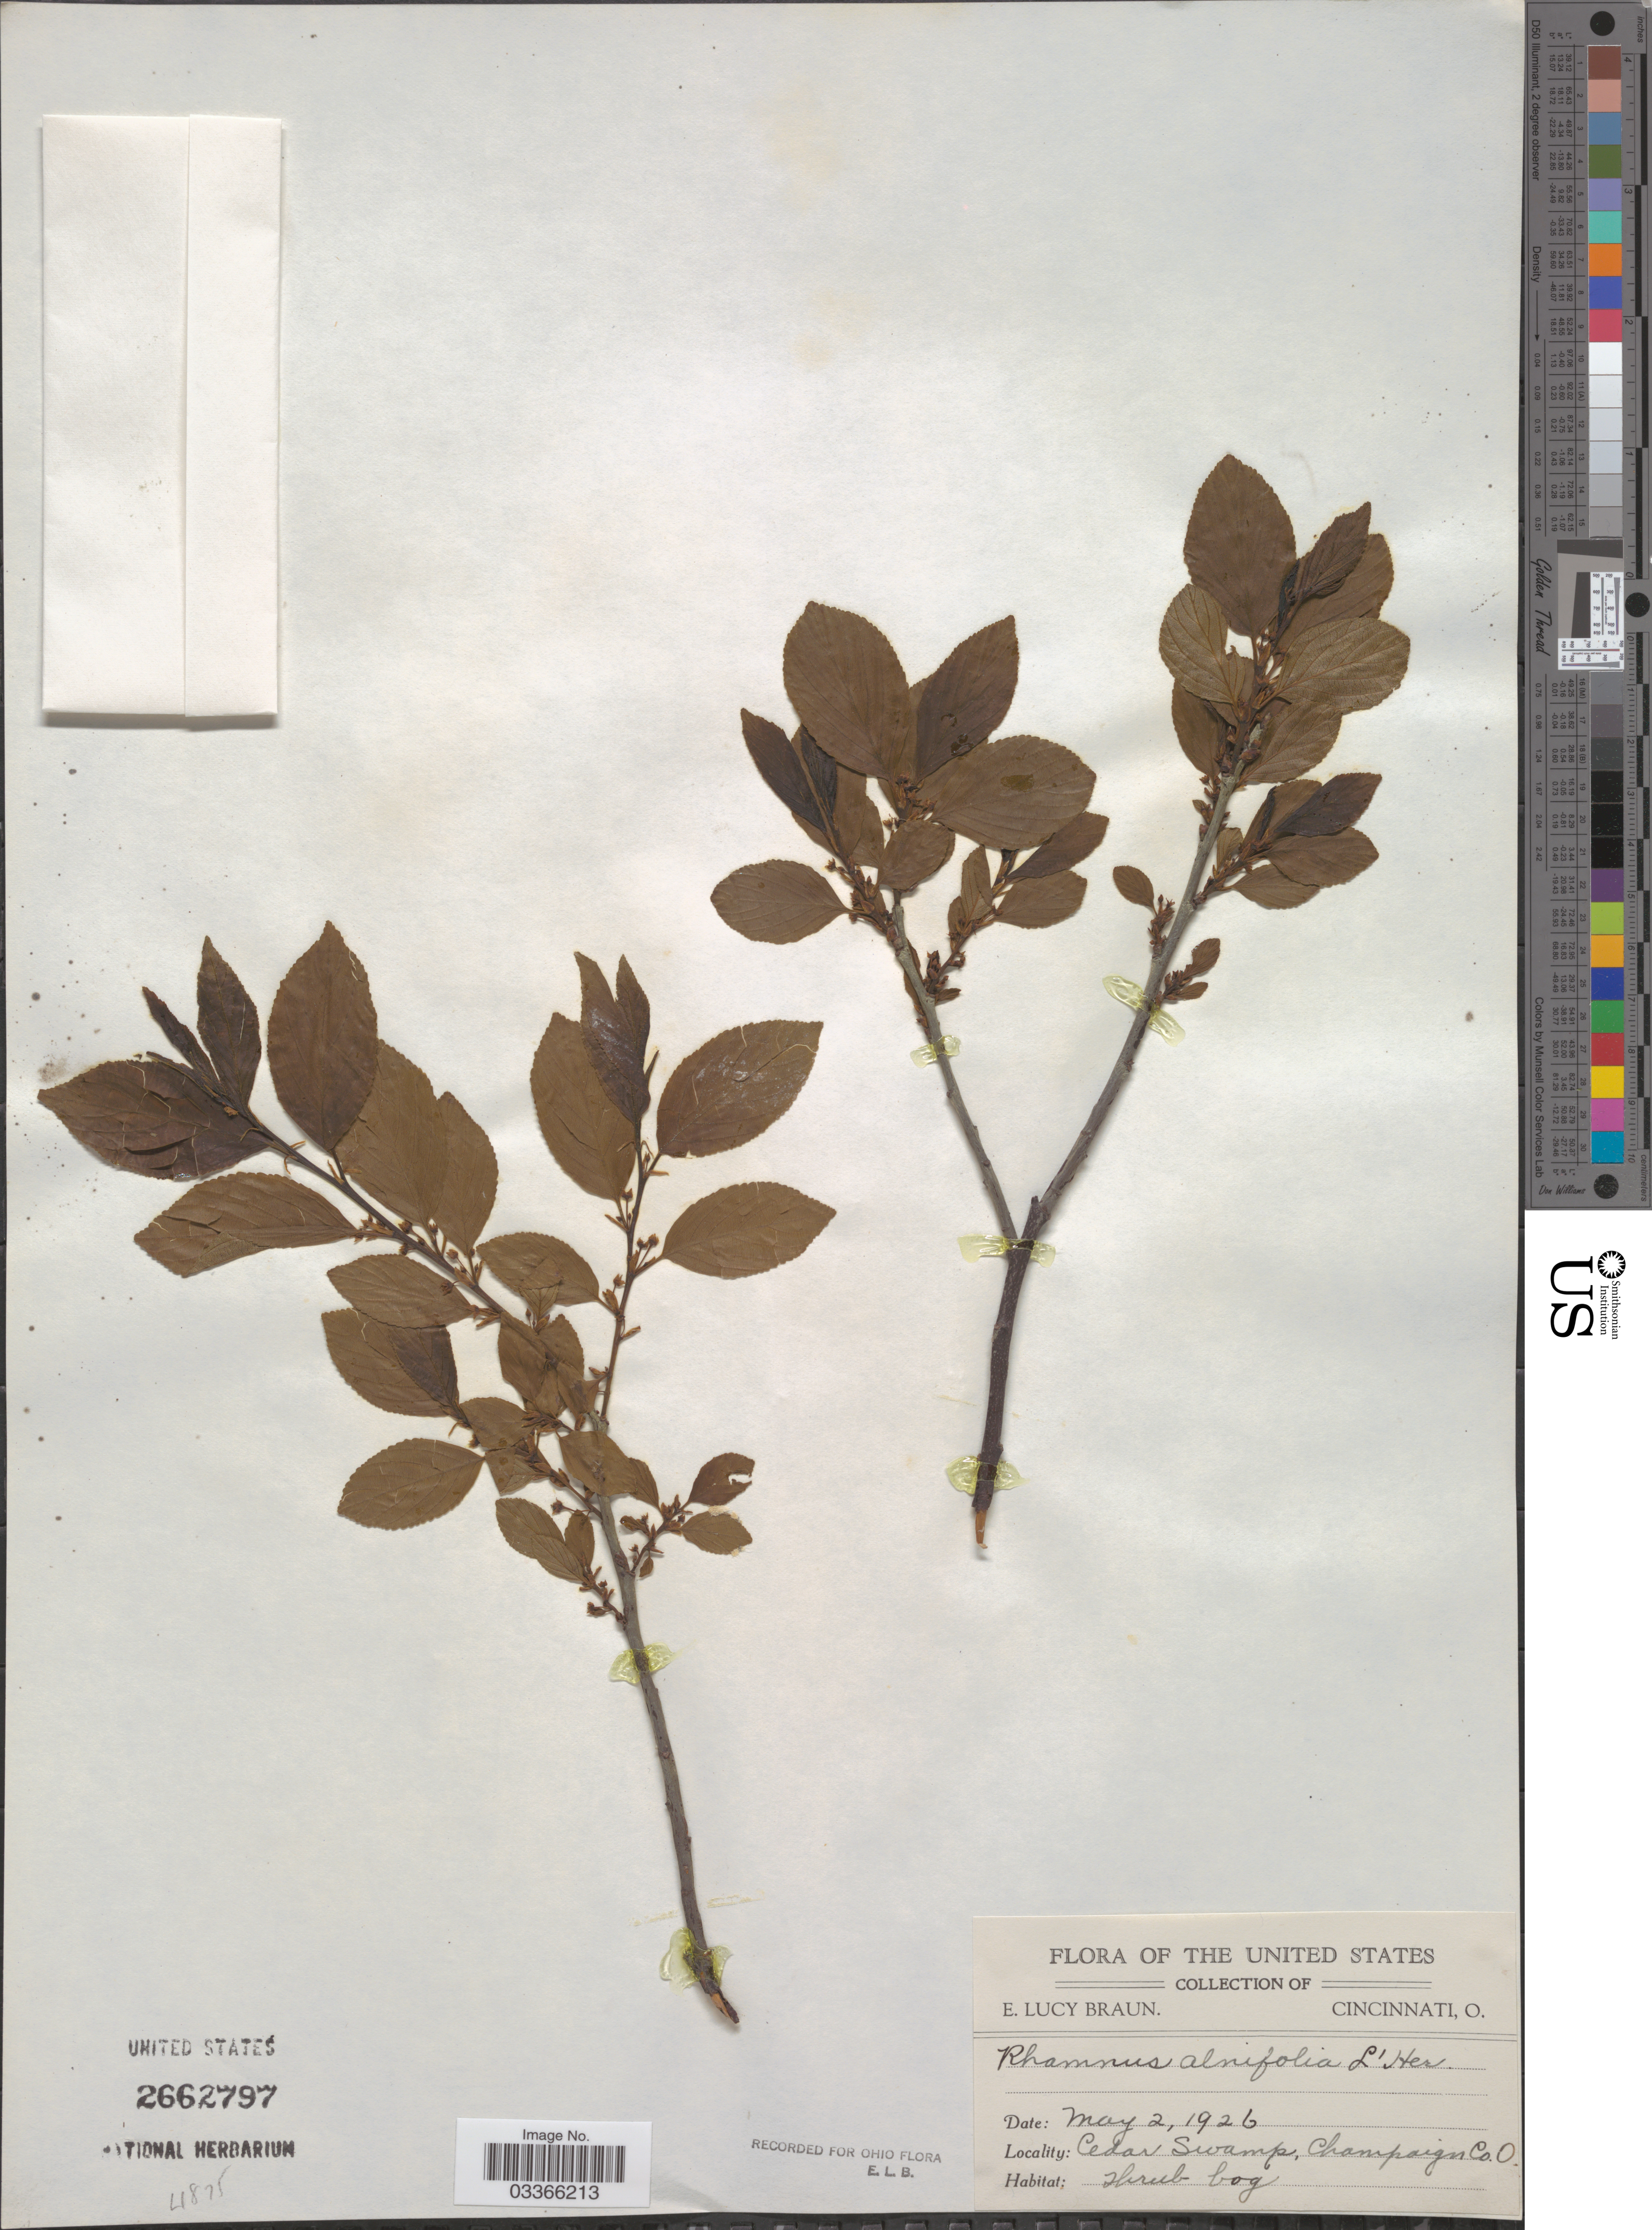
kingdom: Plantae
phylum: Tracheophyta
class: Magnoliopsida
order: Rosales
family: Rhamnaceae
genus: Rhamnus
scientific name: Rhamnus alnifolia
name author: L'Hér.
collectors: E. L. Braun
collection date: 1926-05-02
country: United States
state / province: Ohio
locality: Cedar Swamp, Champaign Co.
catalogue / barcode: US 2662797